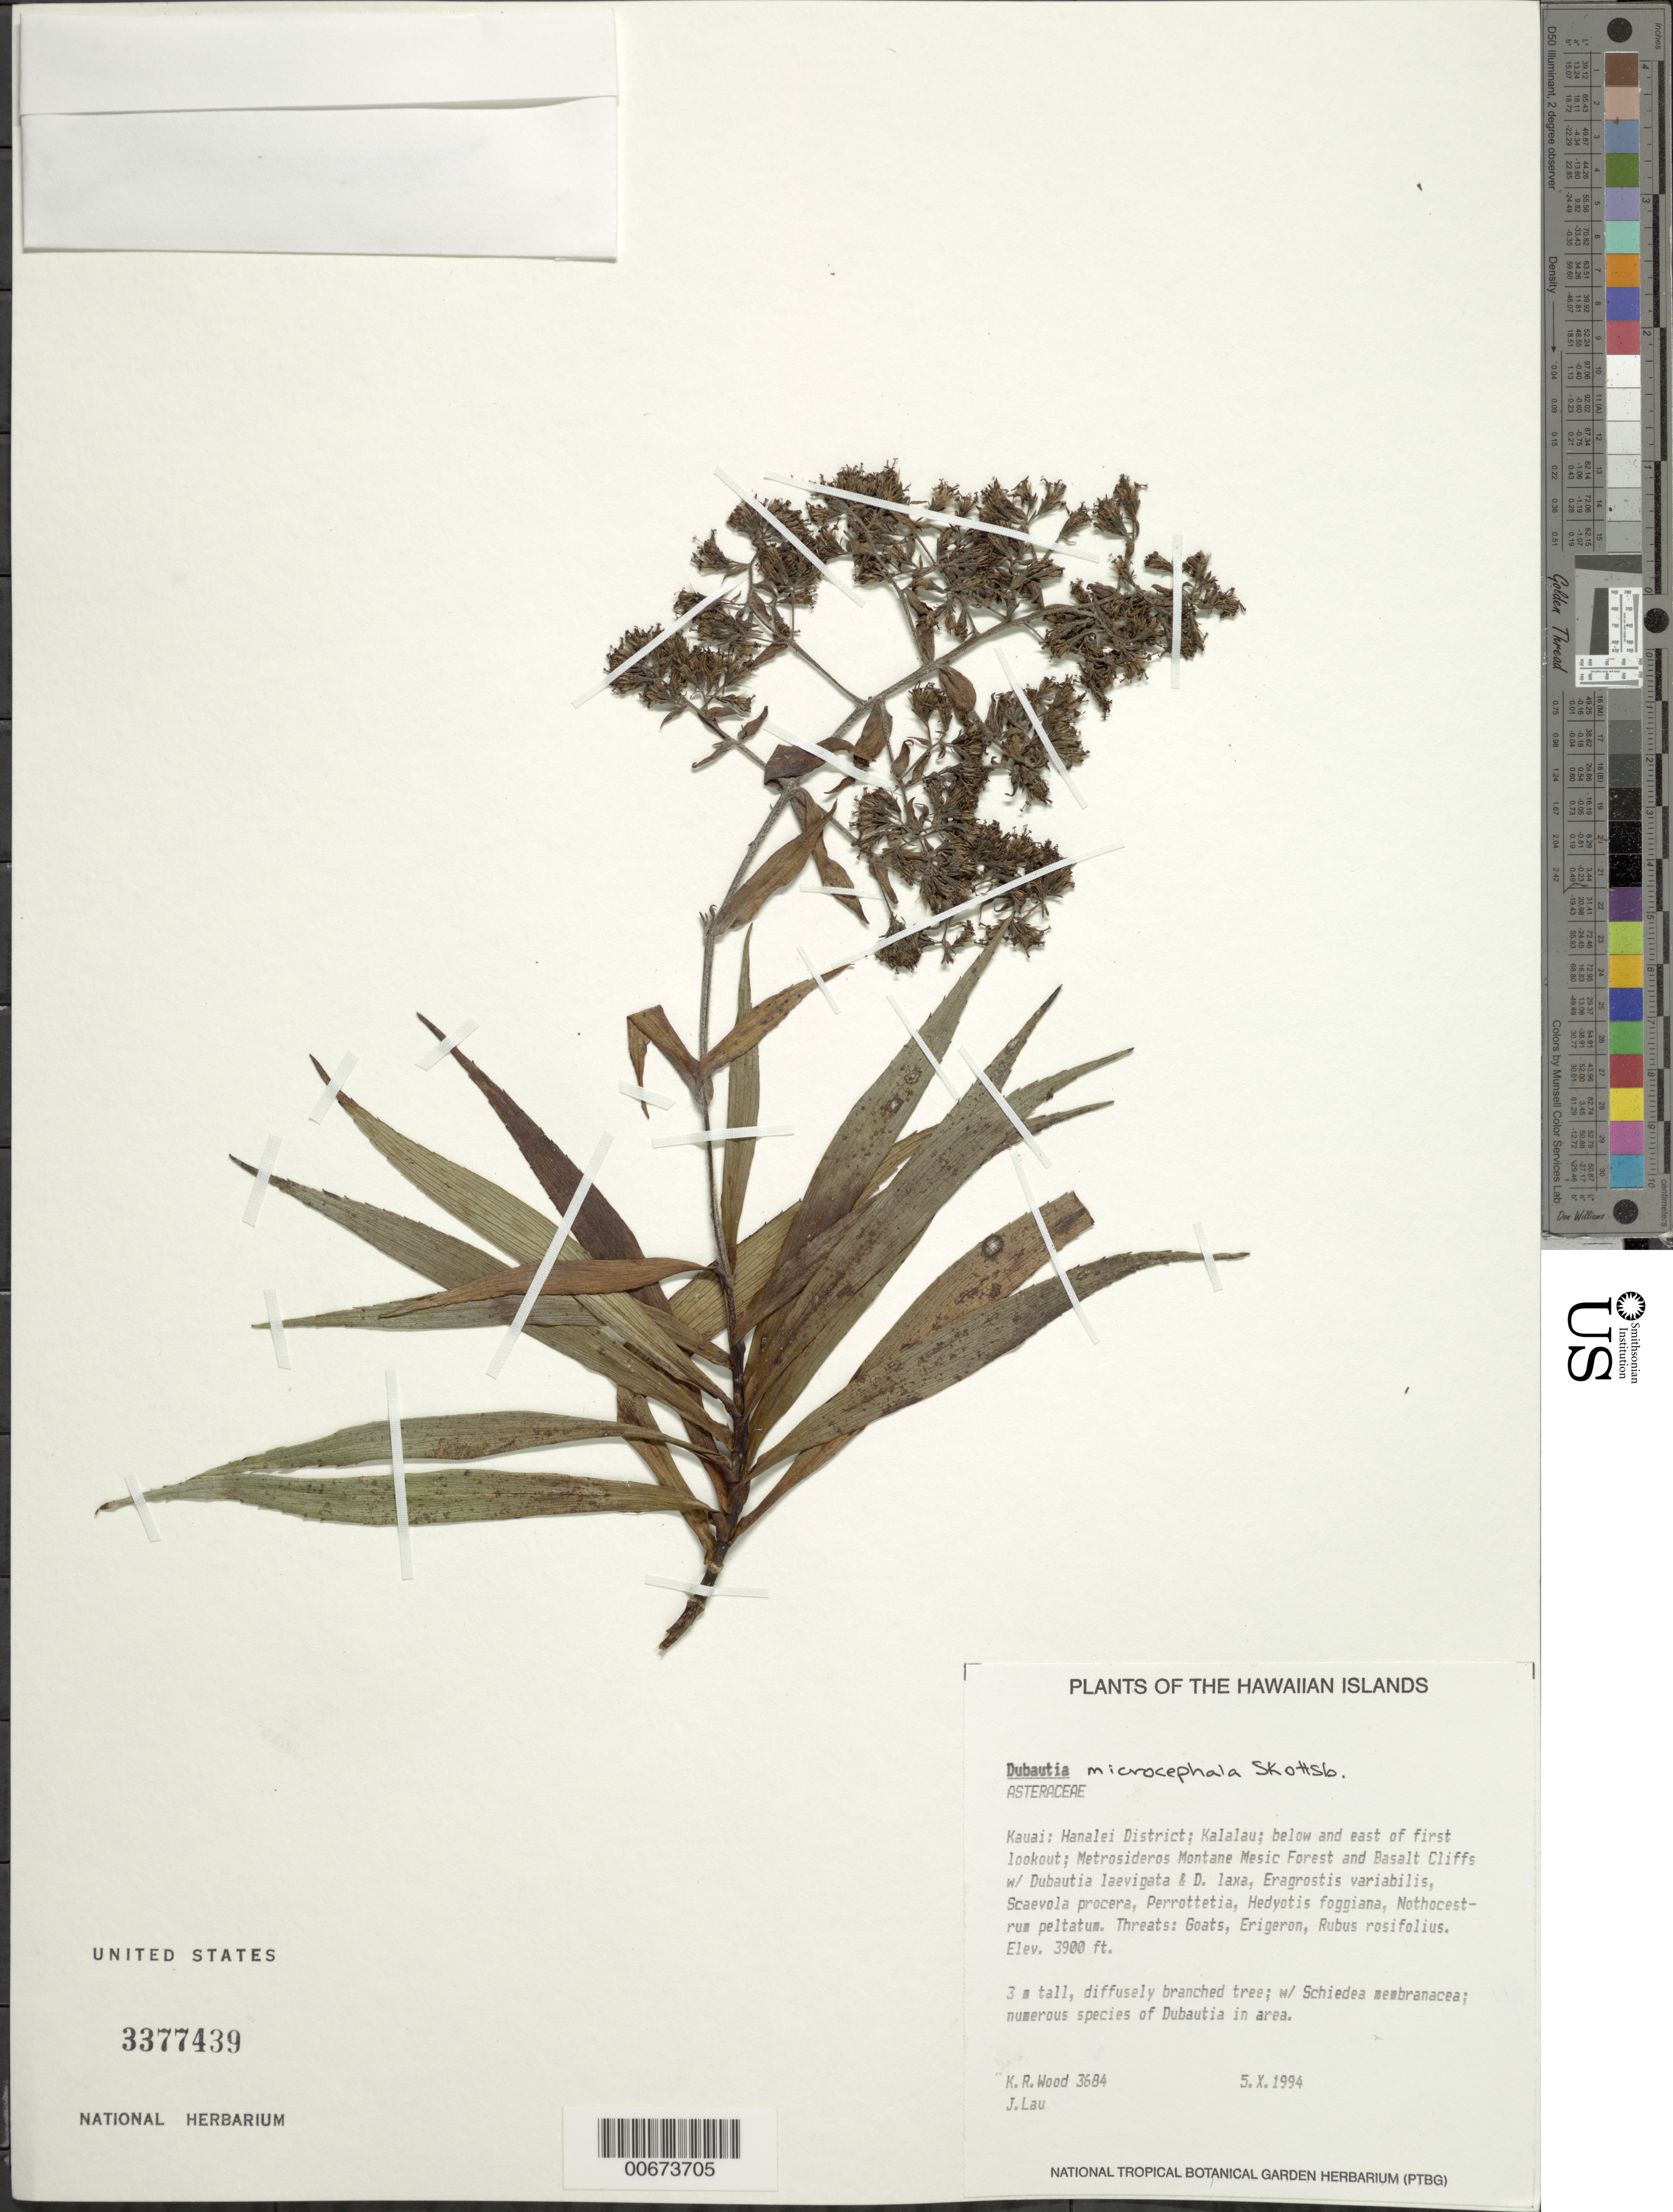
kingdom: Plantae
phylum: Tracheophyta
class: Magnoliopsida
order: Asterales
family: Asteraceae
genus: Dubautia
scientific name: Dubautia microcephala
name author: Skottsb.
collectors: K. R. Wood & J. Lau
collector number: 3684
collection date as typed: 5 Oct 1994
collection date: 1994-10-05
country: United States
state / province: Hawaii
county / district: Kauai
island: Kaua'i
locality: Hanalei District; Kalalau; below and east of first lookout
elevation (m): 914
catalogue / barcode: US 3377439